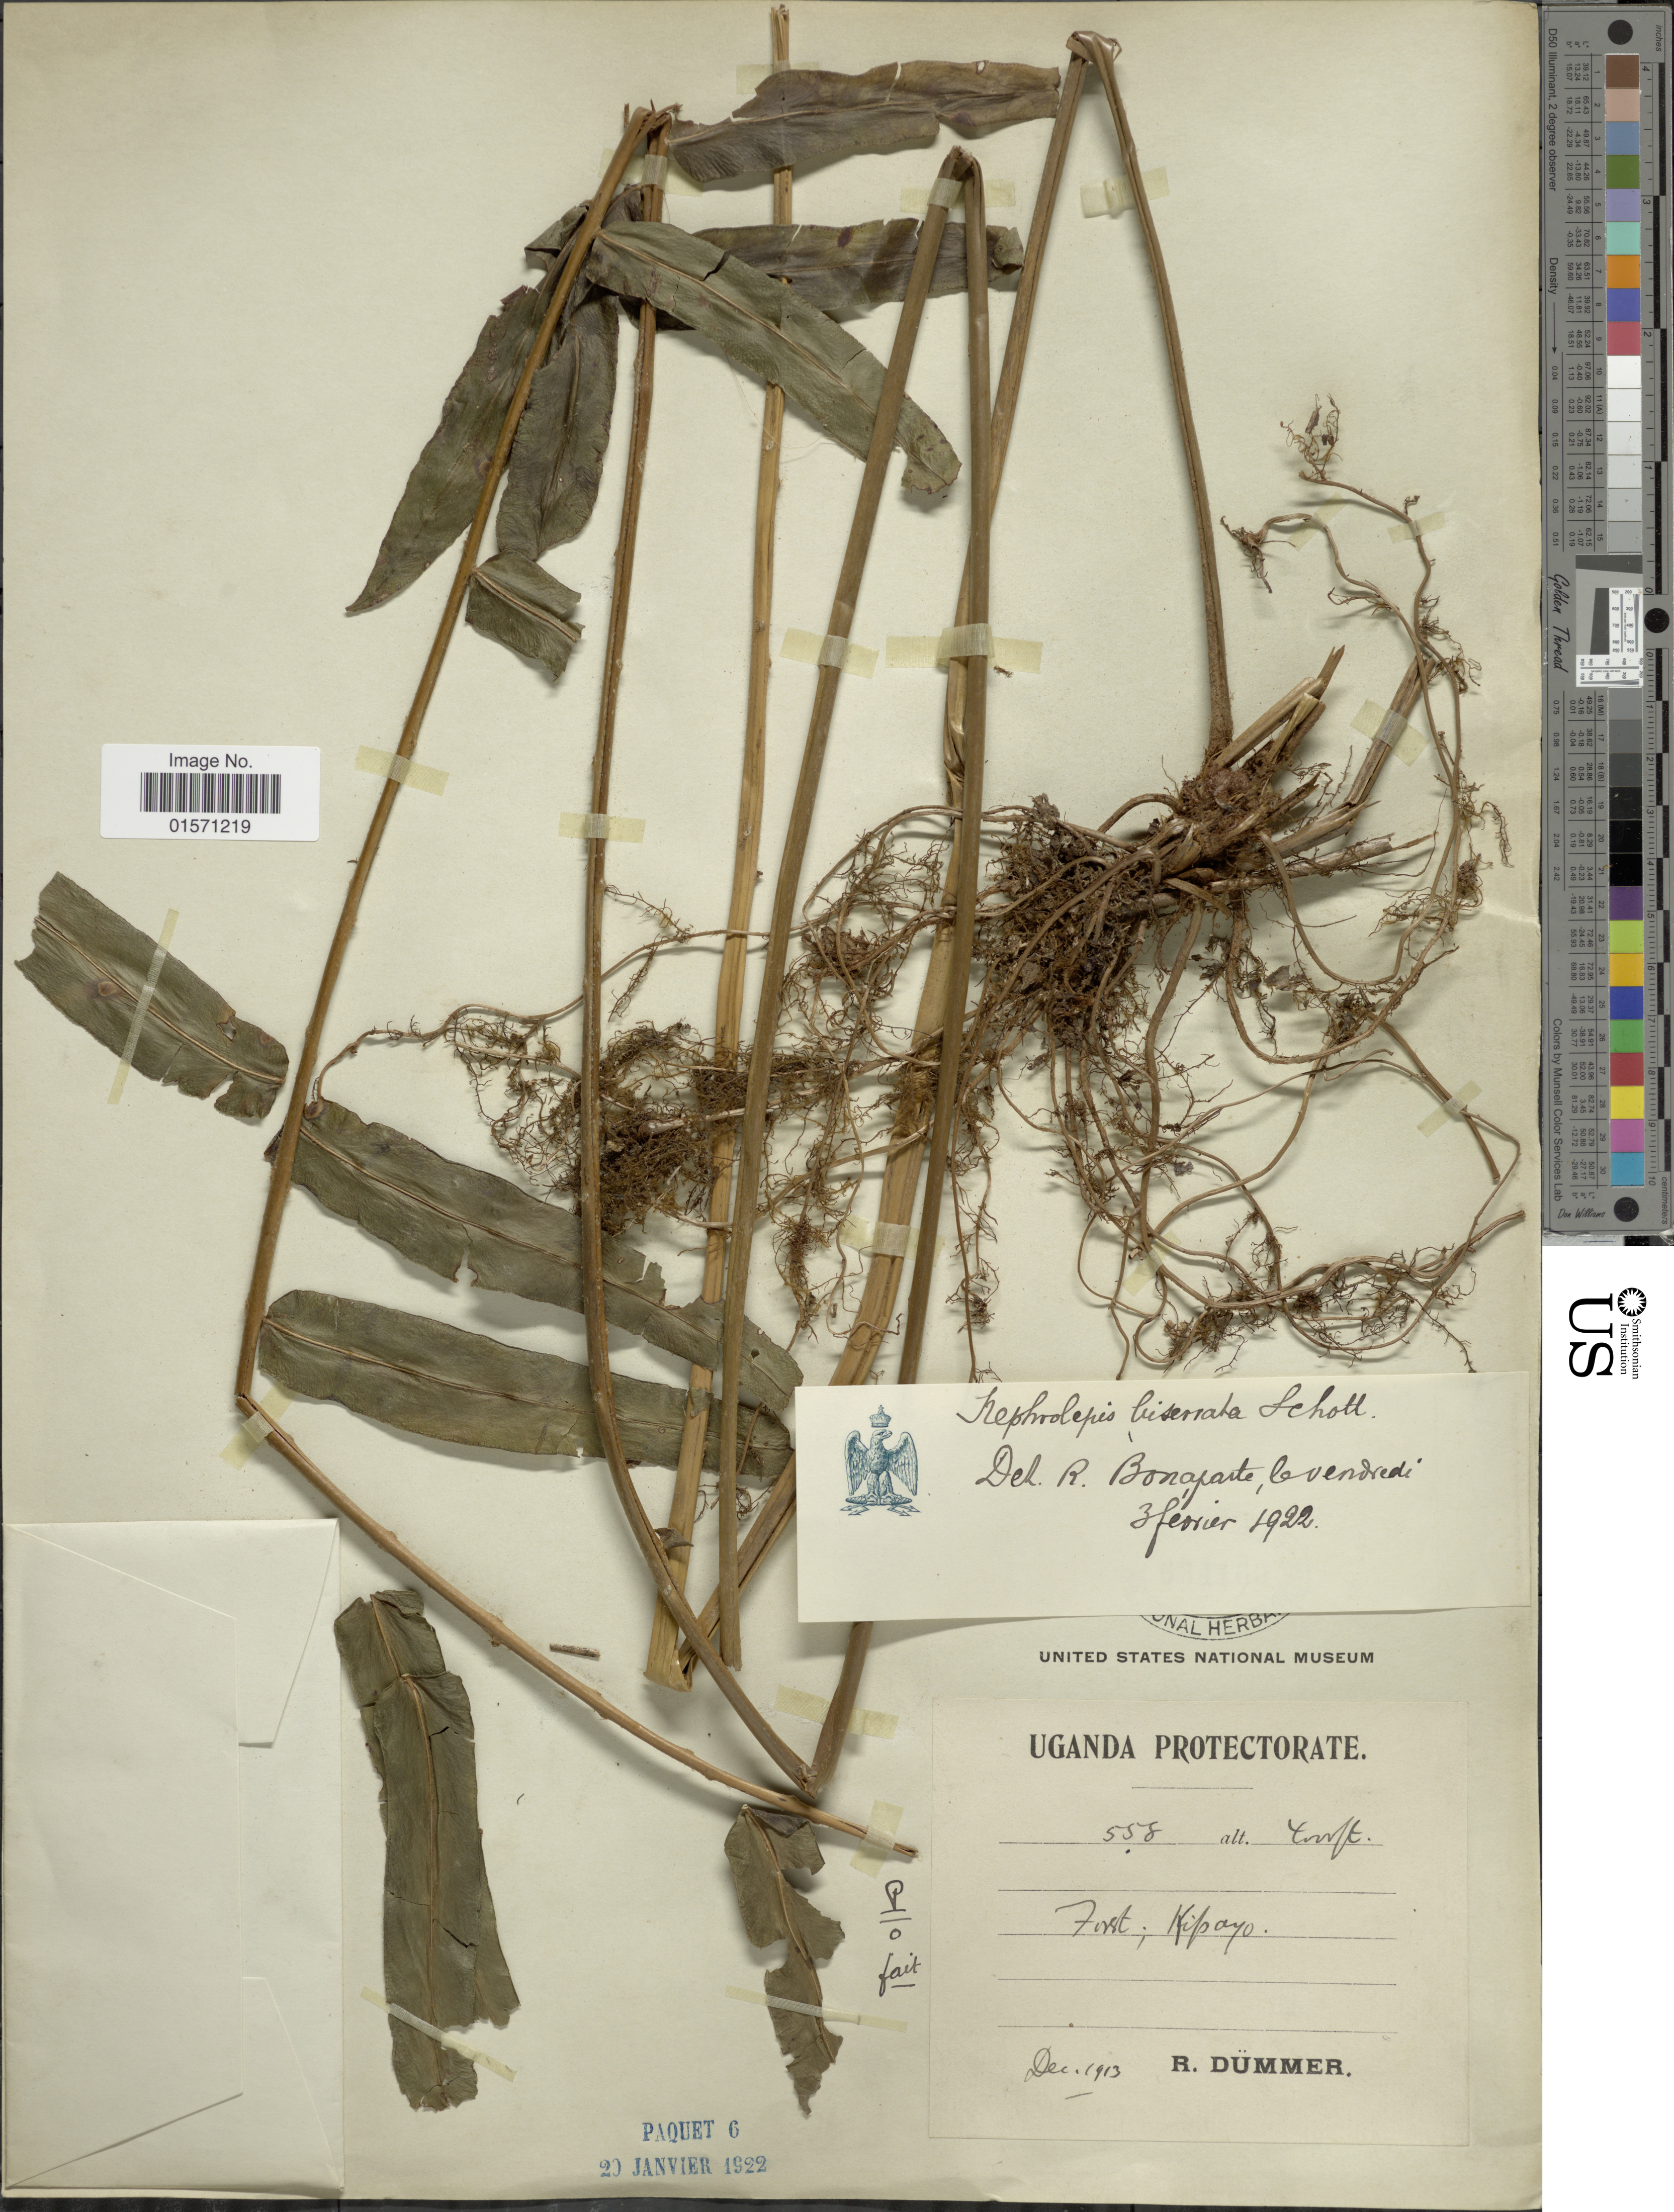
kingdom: Plantae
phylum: Tracheophyta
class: Polypodiopsida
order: Polypodiales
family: Nephrolepidaceae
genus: Nephrolepis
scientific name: Nephrolepis biserrata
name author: (Sw.) Schott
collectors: R. A. Dümmer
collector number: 558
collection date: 1913-12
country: Uganda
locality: Forest; Kipayo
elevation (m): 1829